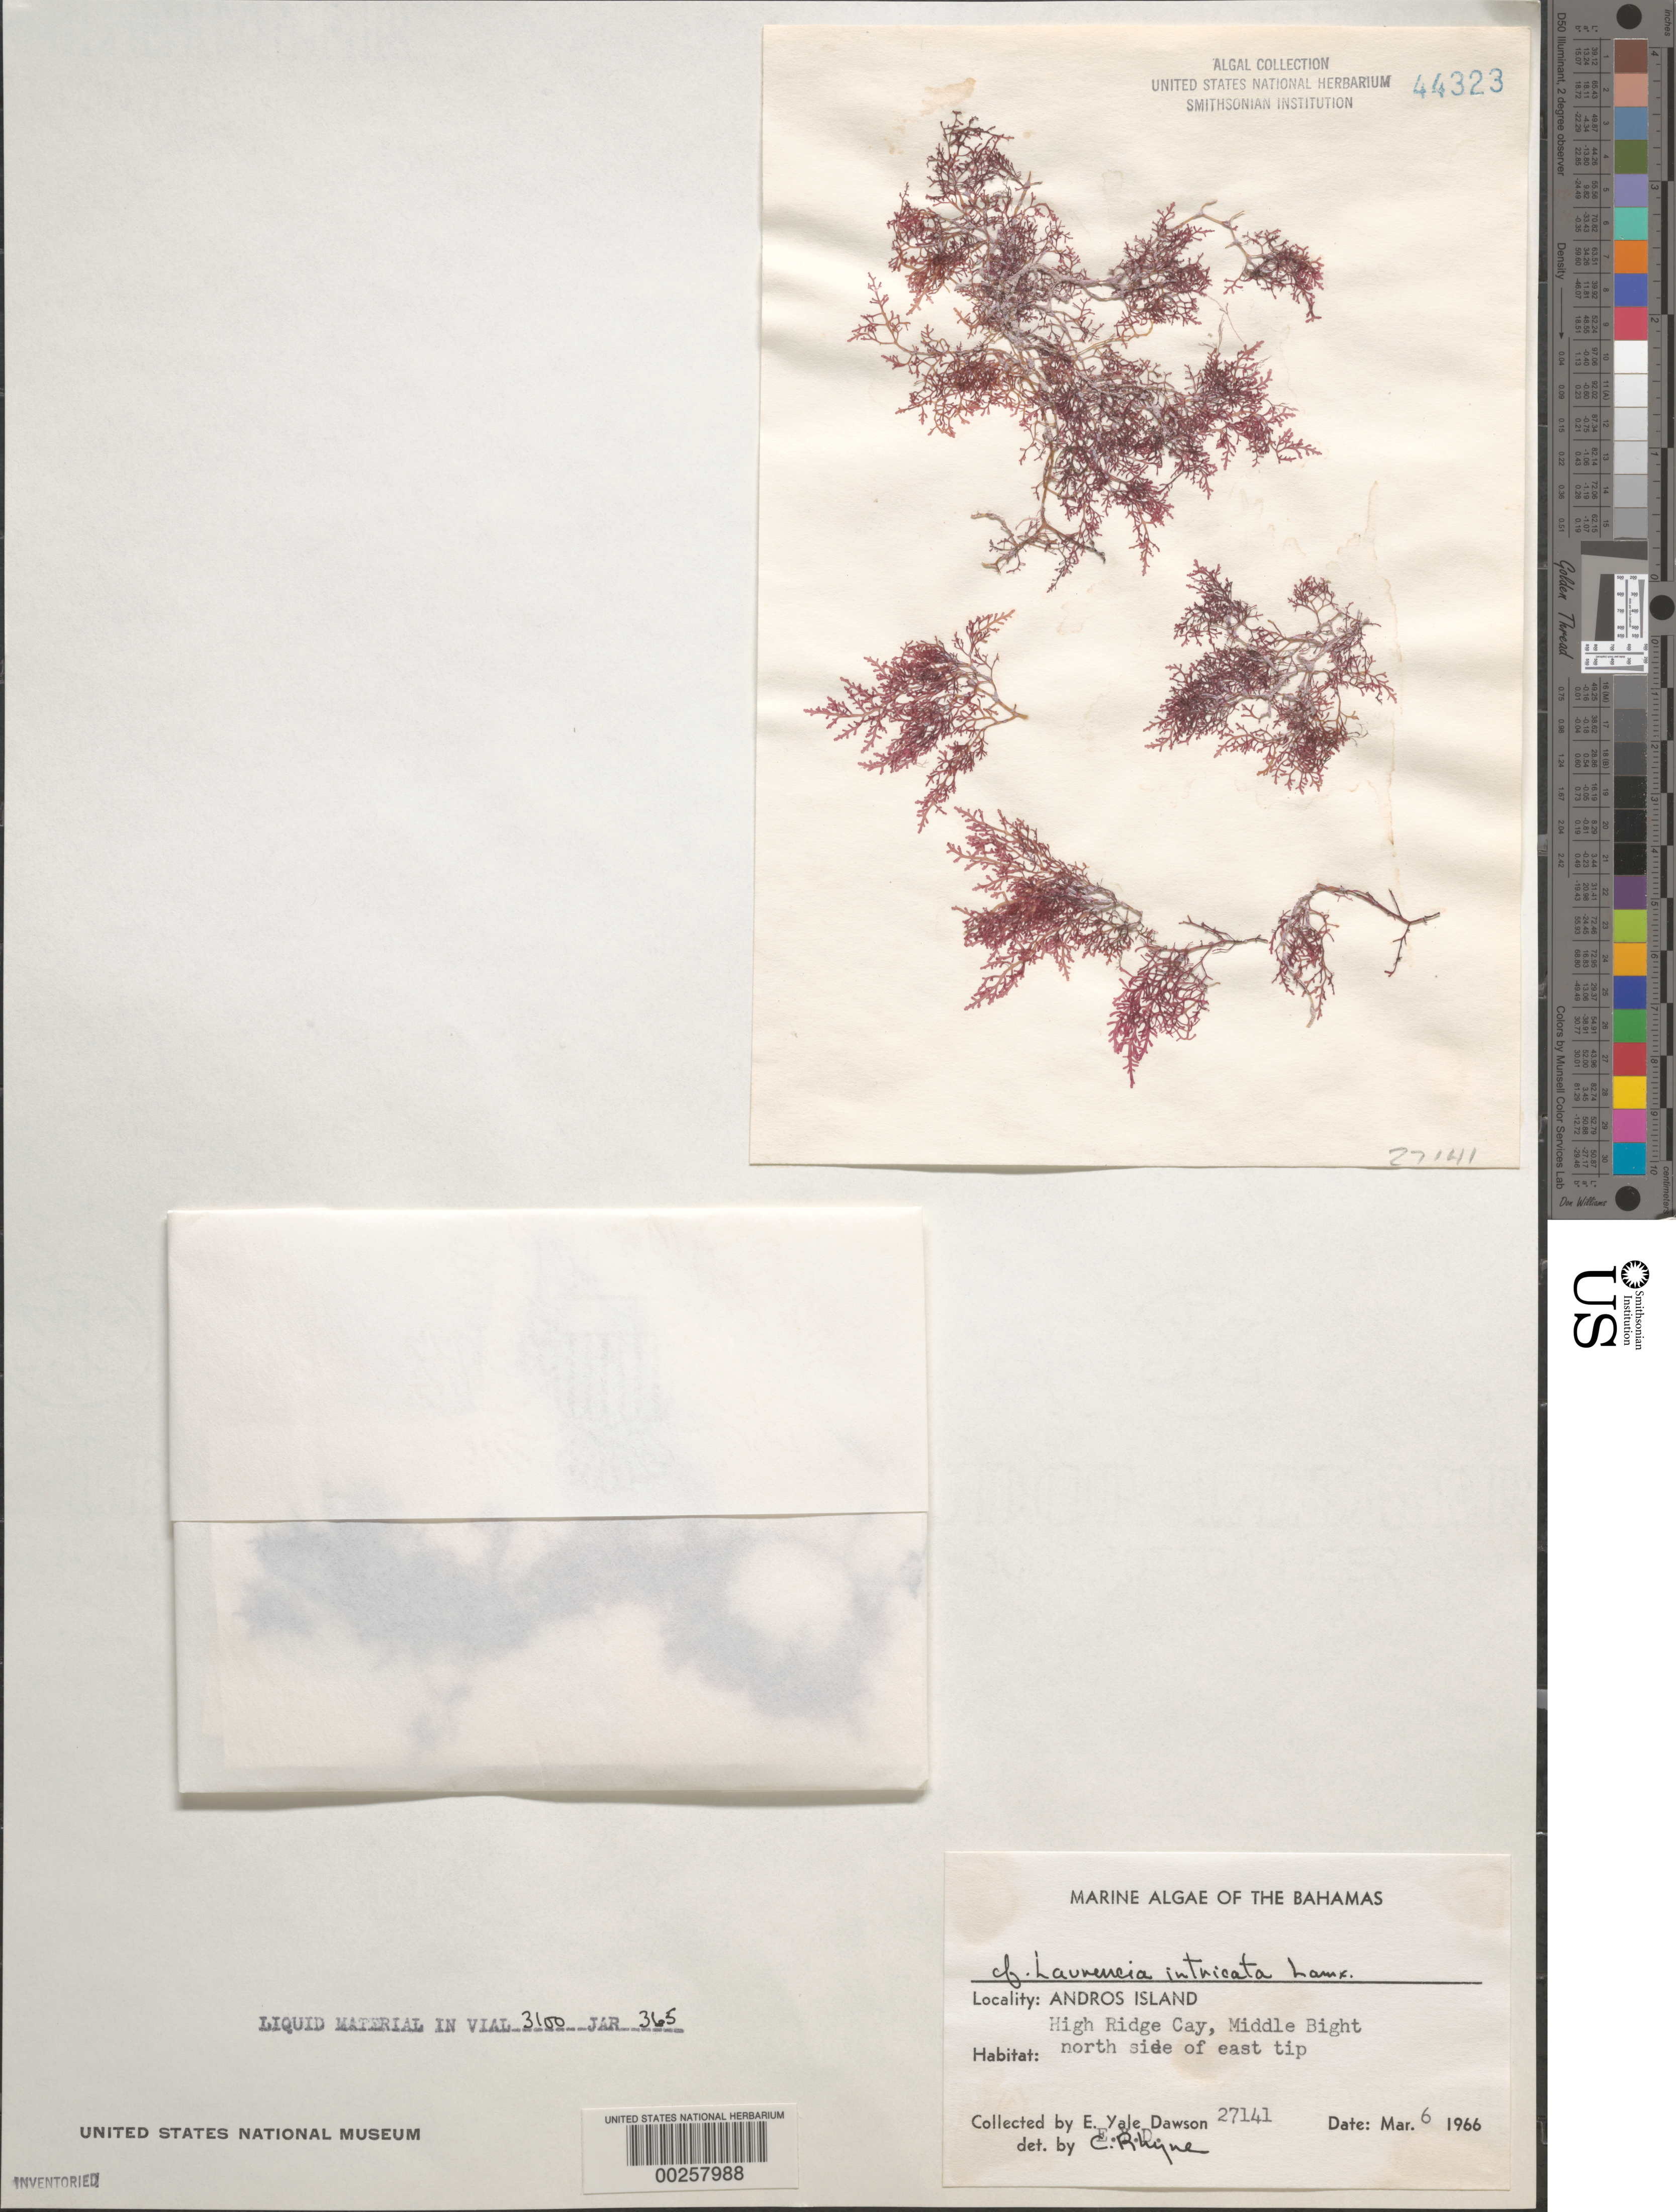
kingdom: Plantae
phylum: Rhodophyta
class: Florideophyceae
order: Ceramiales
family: Rhodomelaceae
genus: Laurencia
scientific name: Laurencia intricata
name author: J.V.Lamouroux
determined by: Rhyne, C. F.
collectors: E. Y. Dawson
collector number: EYD 27141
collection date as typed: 06 Mar 1966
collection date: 1966-03-06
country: Bahamas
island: High Ridge Cay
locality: Middle Bight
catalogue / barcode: US 44323